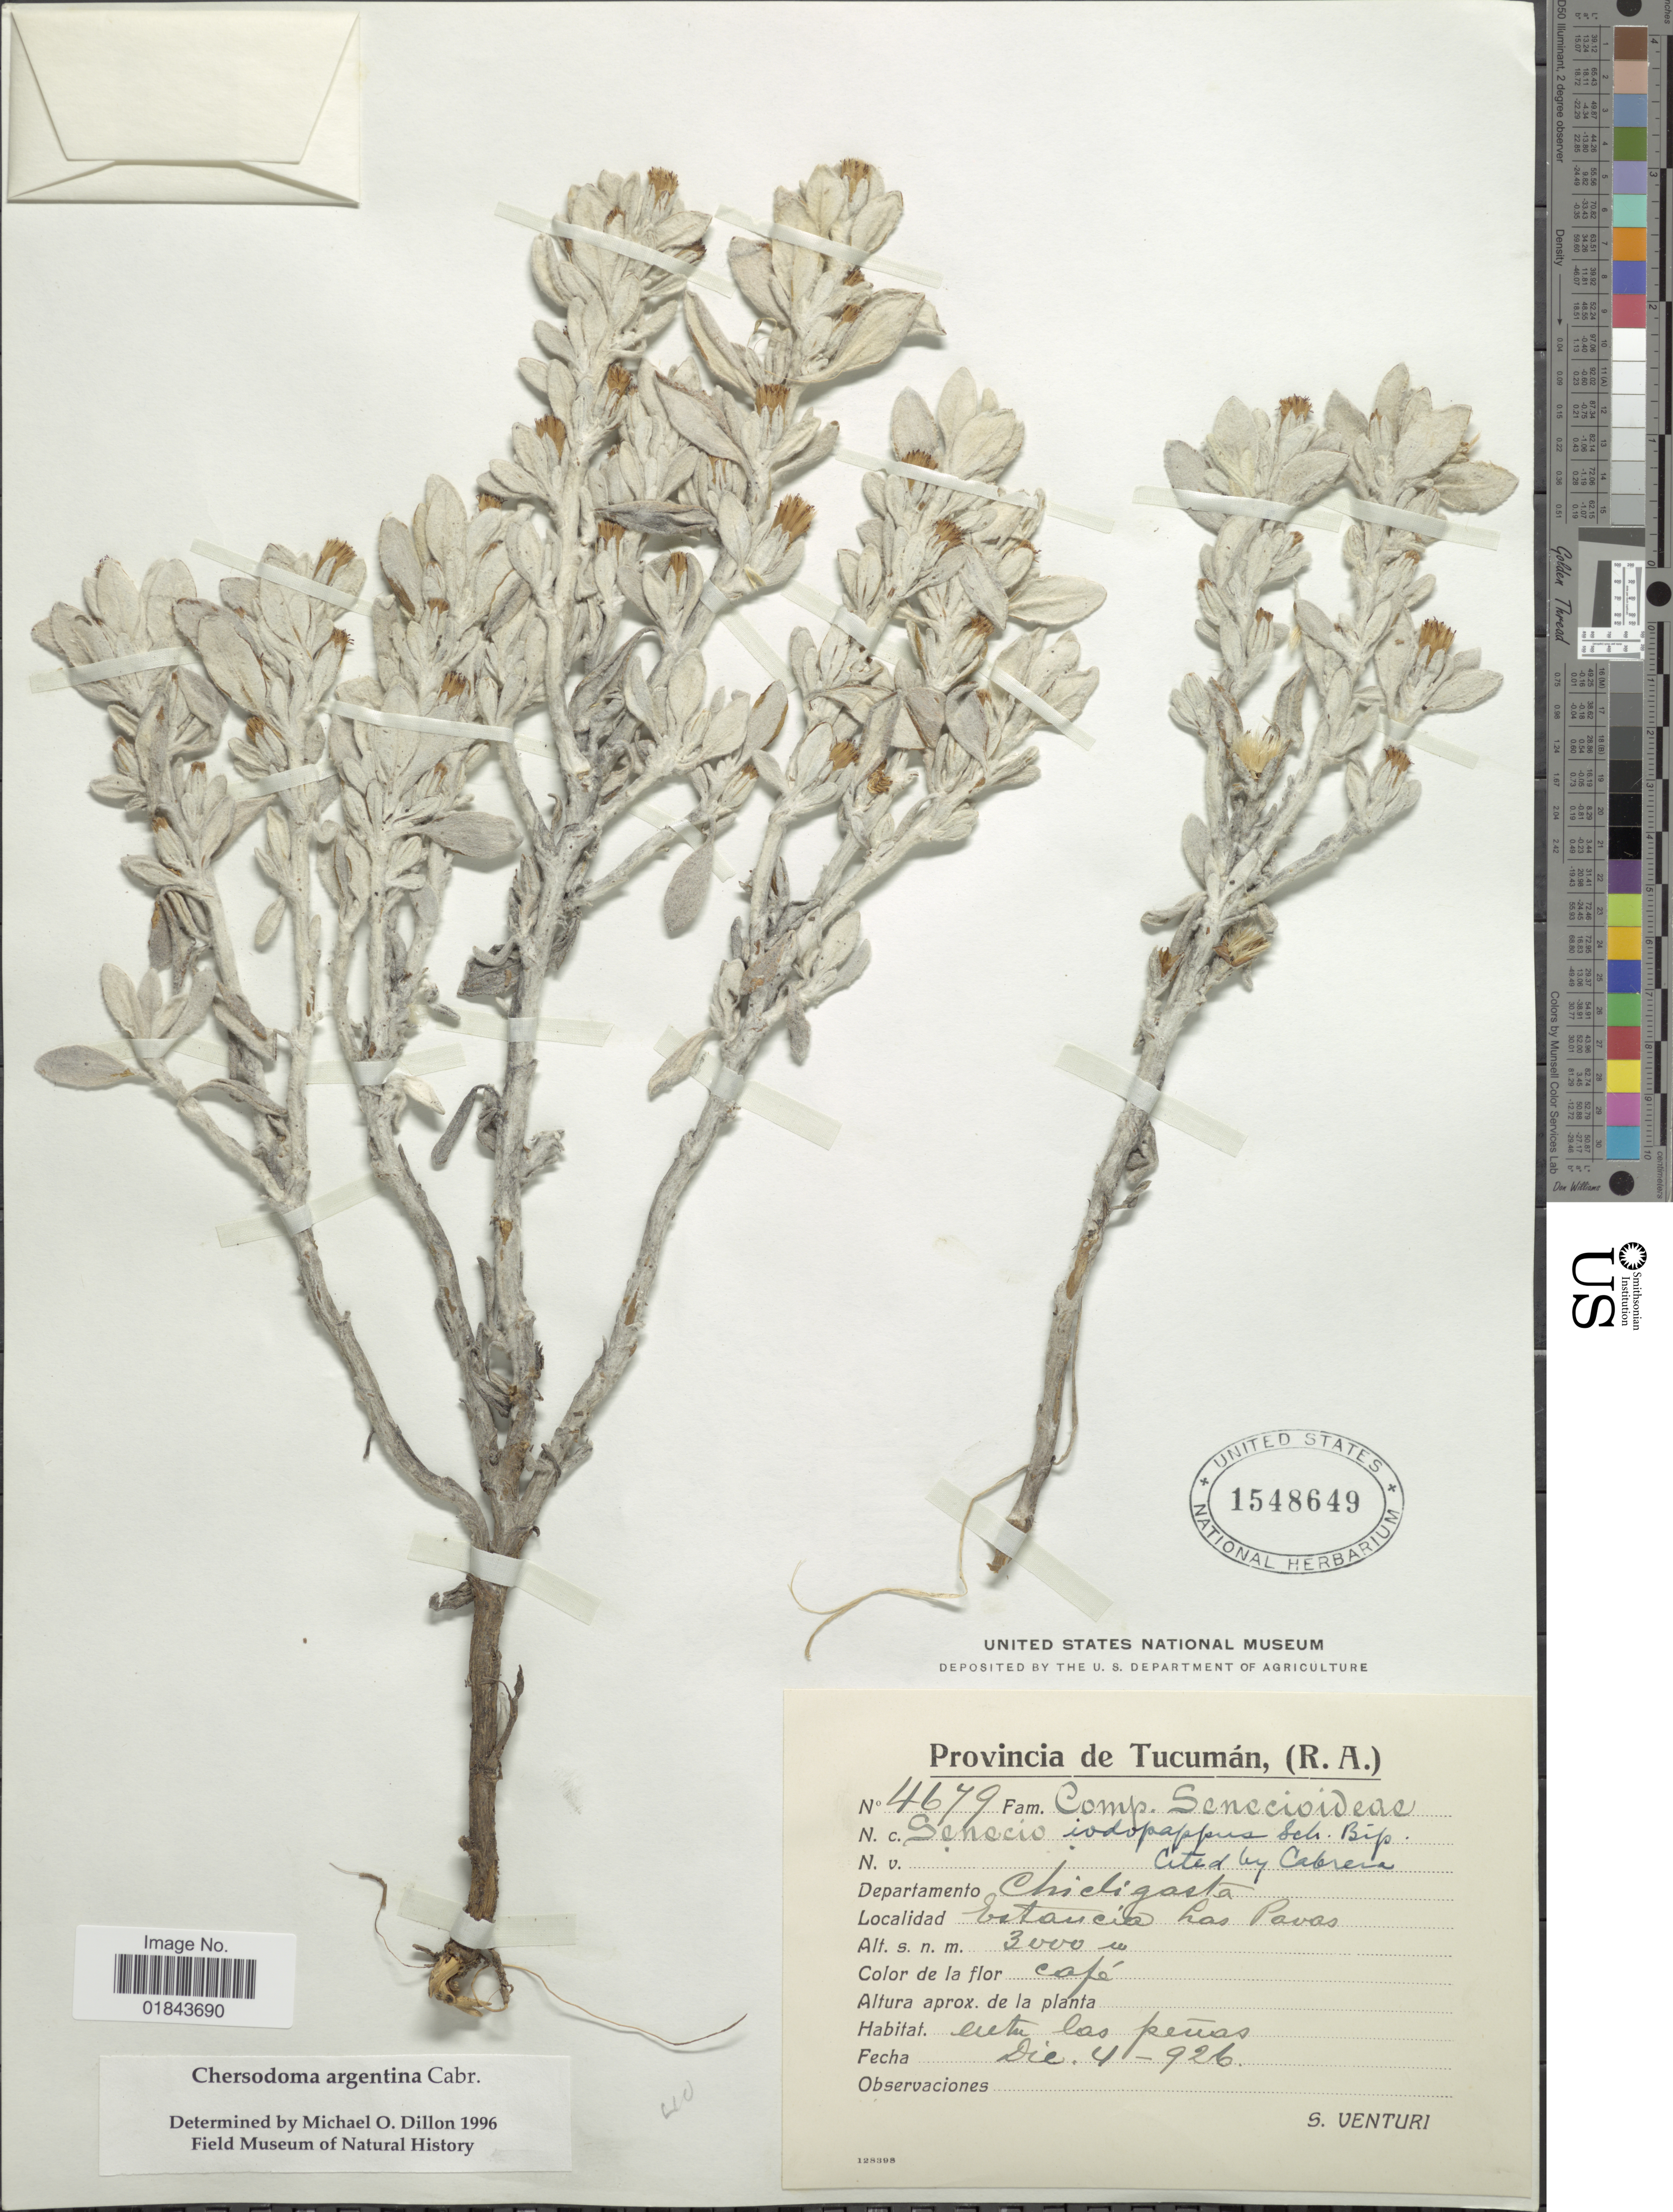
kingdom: Plantae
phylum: Tracheophyta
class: Magnoliopsida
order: Asterales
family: Asteraceae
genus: Chersodoma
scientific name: Chersodoma argentina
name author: Cabrera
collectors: S. Venturi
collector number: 4679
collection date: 1926-12-04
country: Argentina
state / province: Tucuman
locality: Provincia de Tucuman (R.A.), Departamento Chicligasta, Estancia Las Pavas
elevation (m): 3000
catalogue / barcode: US 1548649